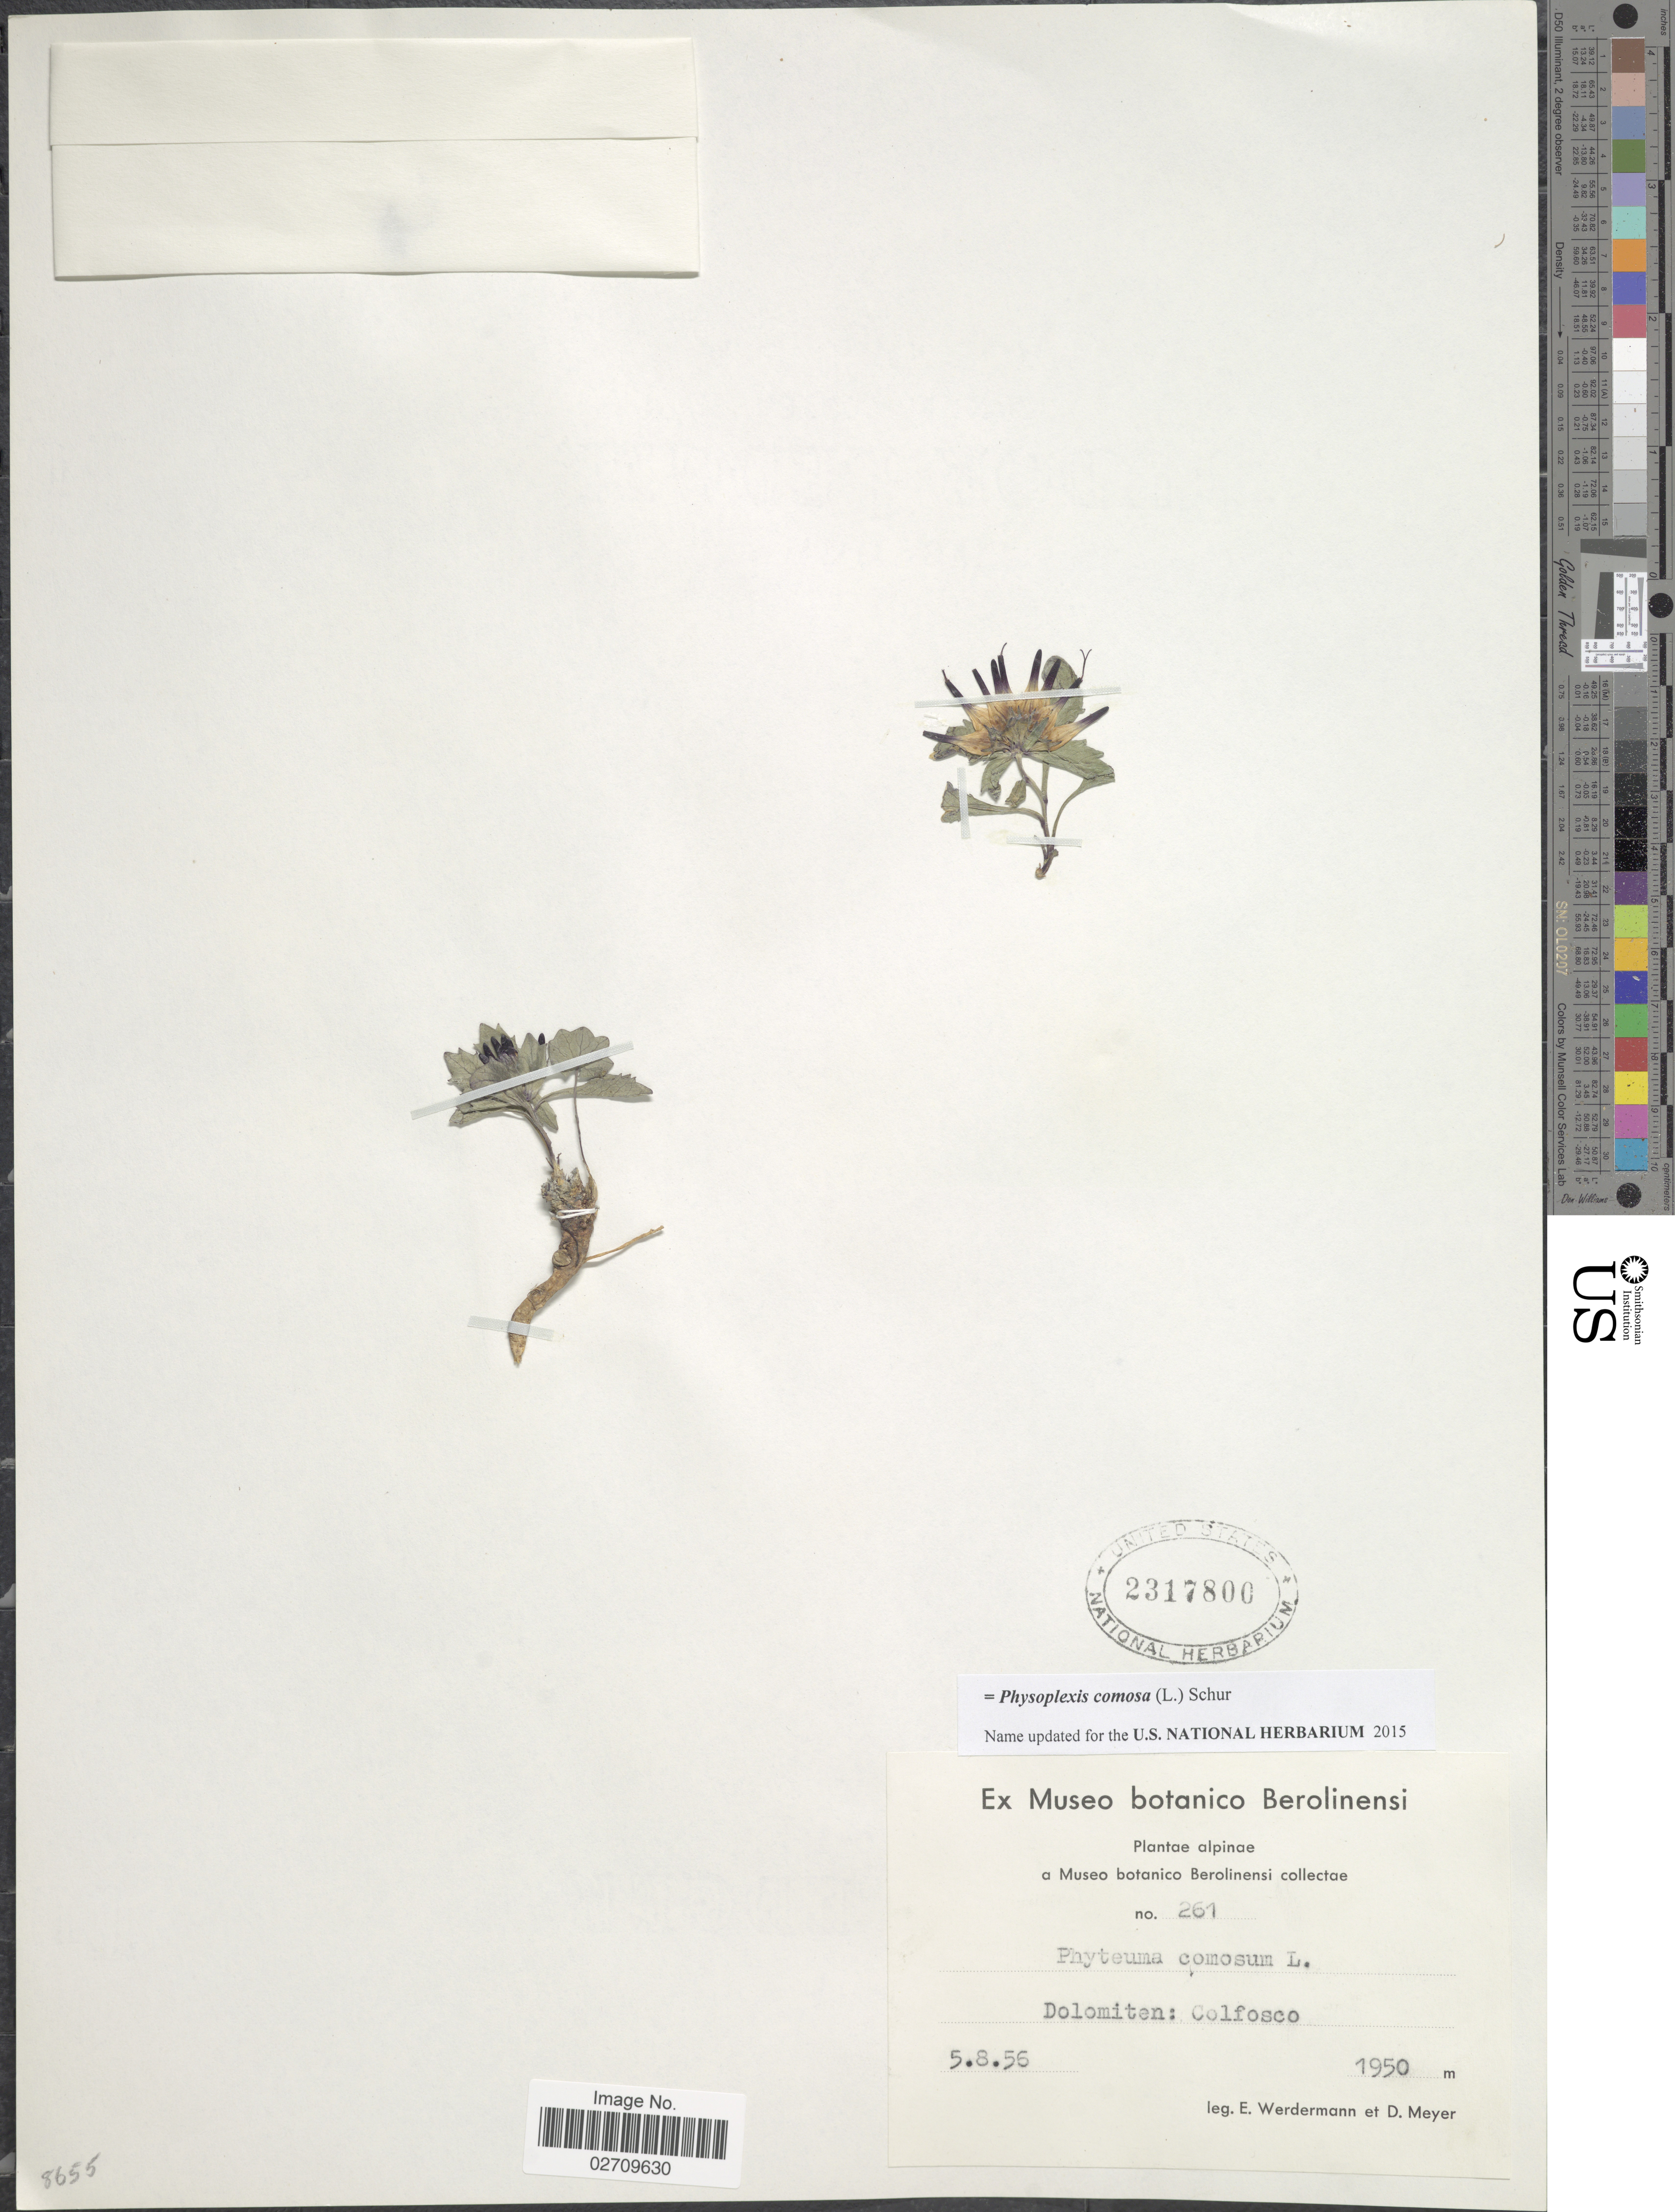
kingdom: Plantae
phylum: Tracheophyta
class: Magnoliopsida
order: Asterales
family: Campanulaceae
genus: Physoplexis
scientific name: Physoplexis comosa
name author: (L.) Schur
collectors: E. Werdermann & D. Meyer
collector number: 261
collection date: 1956-08-05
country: Italy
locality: Alpinae, Dolomiten: Colfosco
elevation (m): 1950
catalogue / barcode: US 2317800